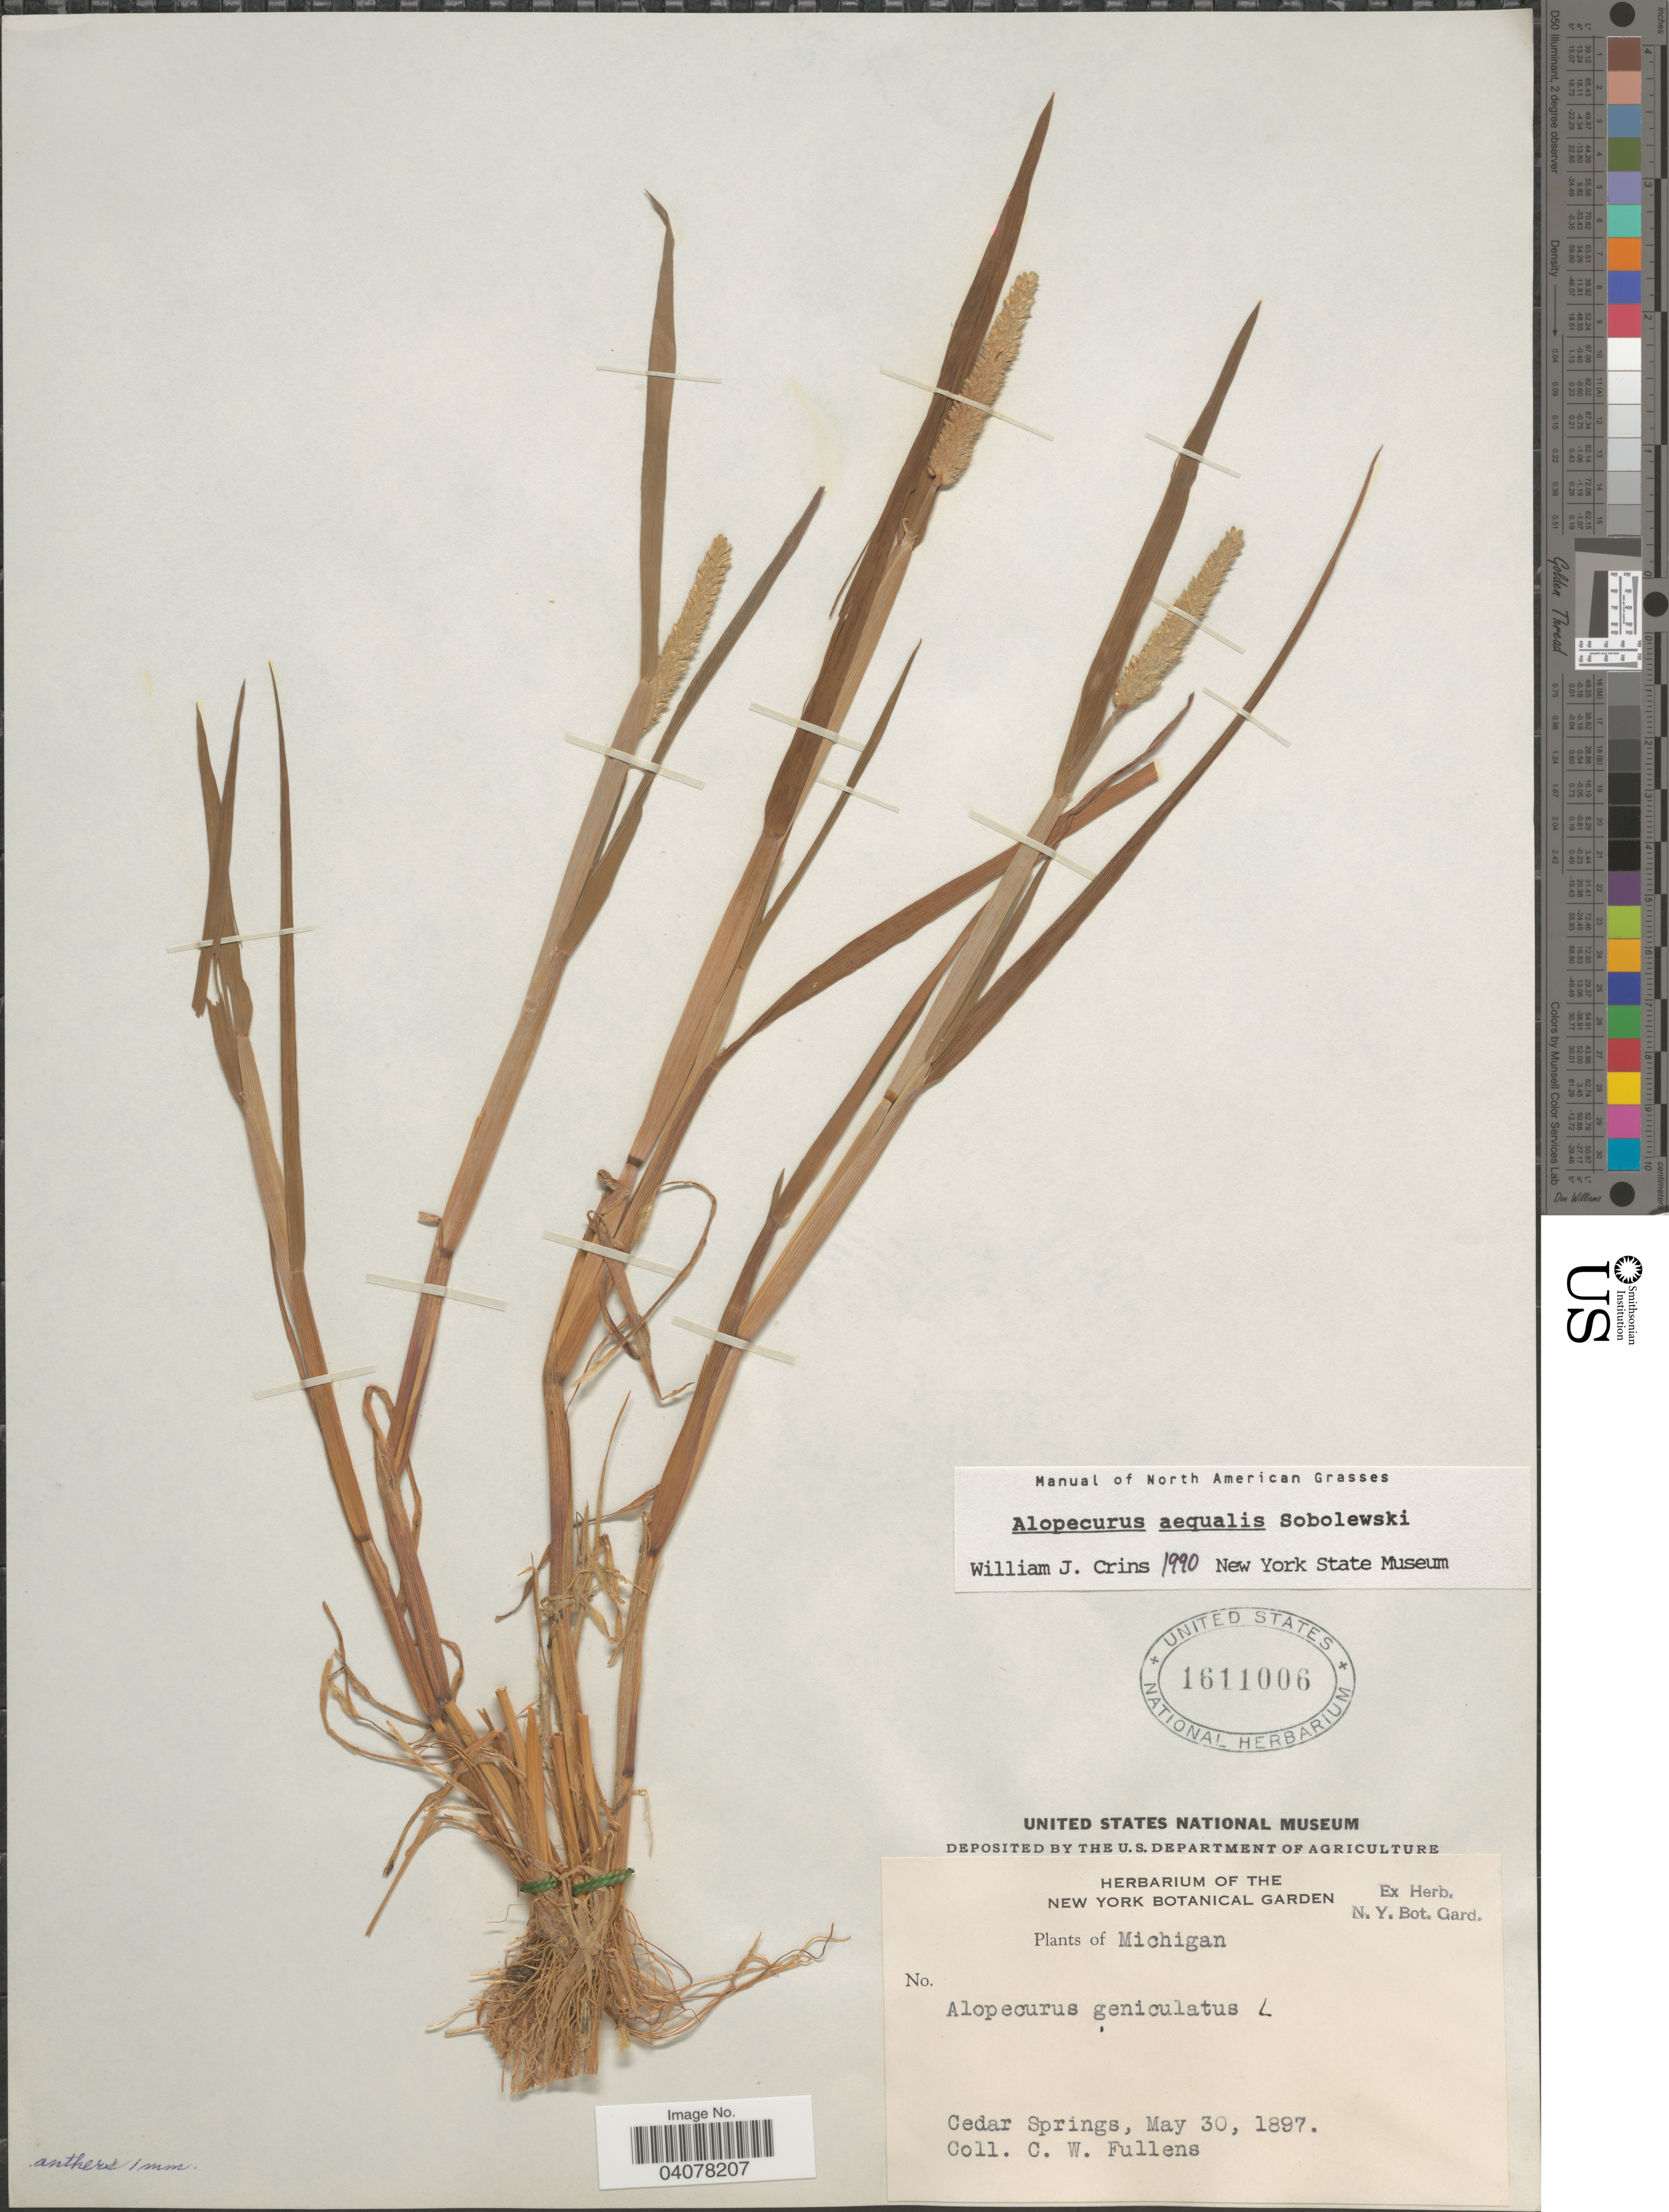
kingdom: Plantae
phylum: Tracheophyta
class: Liliopsida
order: Poales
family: Poaceae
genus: Alopecurus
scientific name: Alopecurus aequalis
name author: Sobol.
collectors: C. Fullens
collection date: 1897-05-30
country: United States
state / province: Michigan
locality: Cedar Springs.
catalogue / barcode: US 1611006